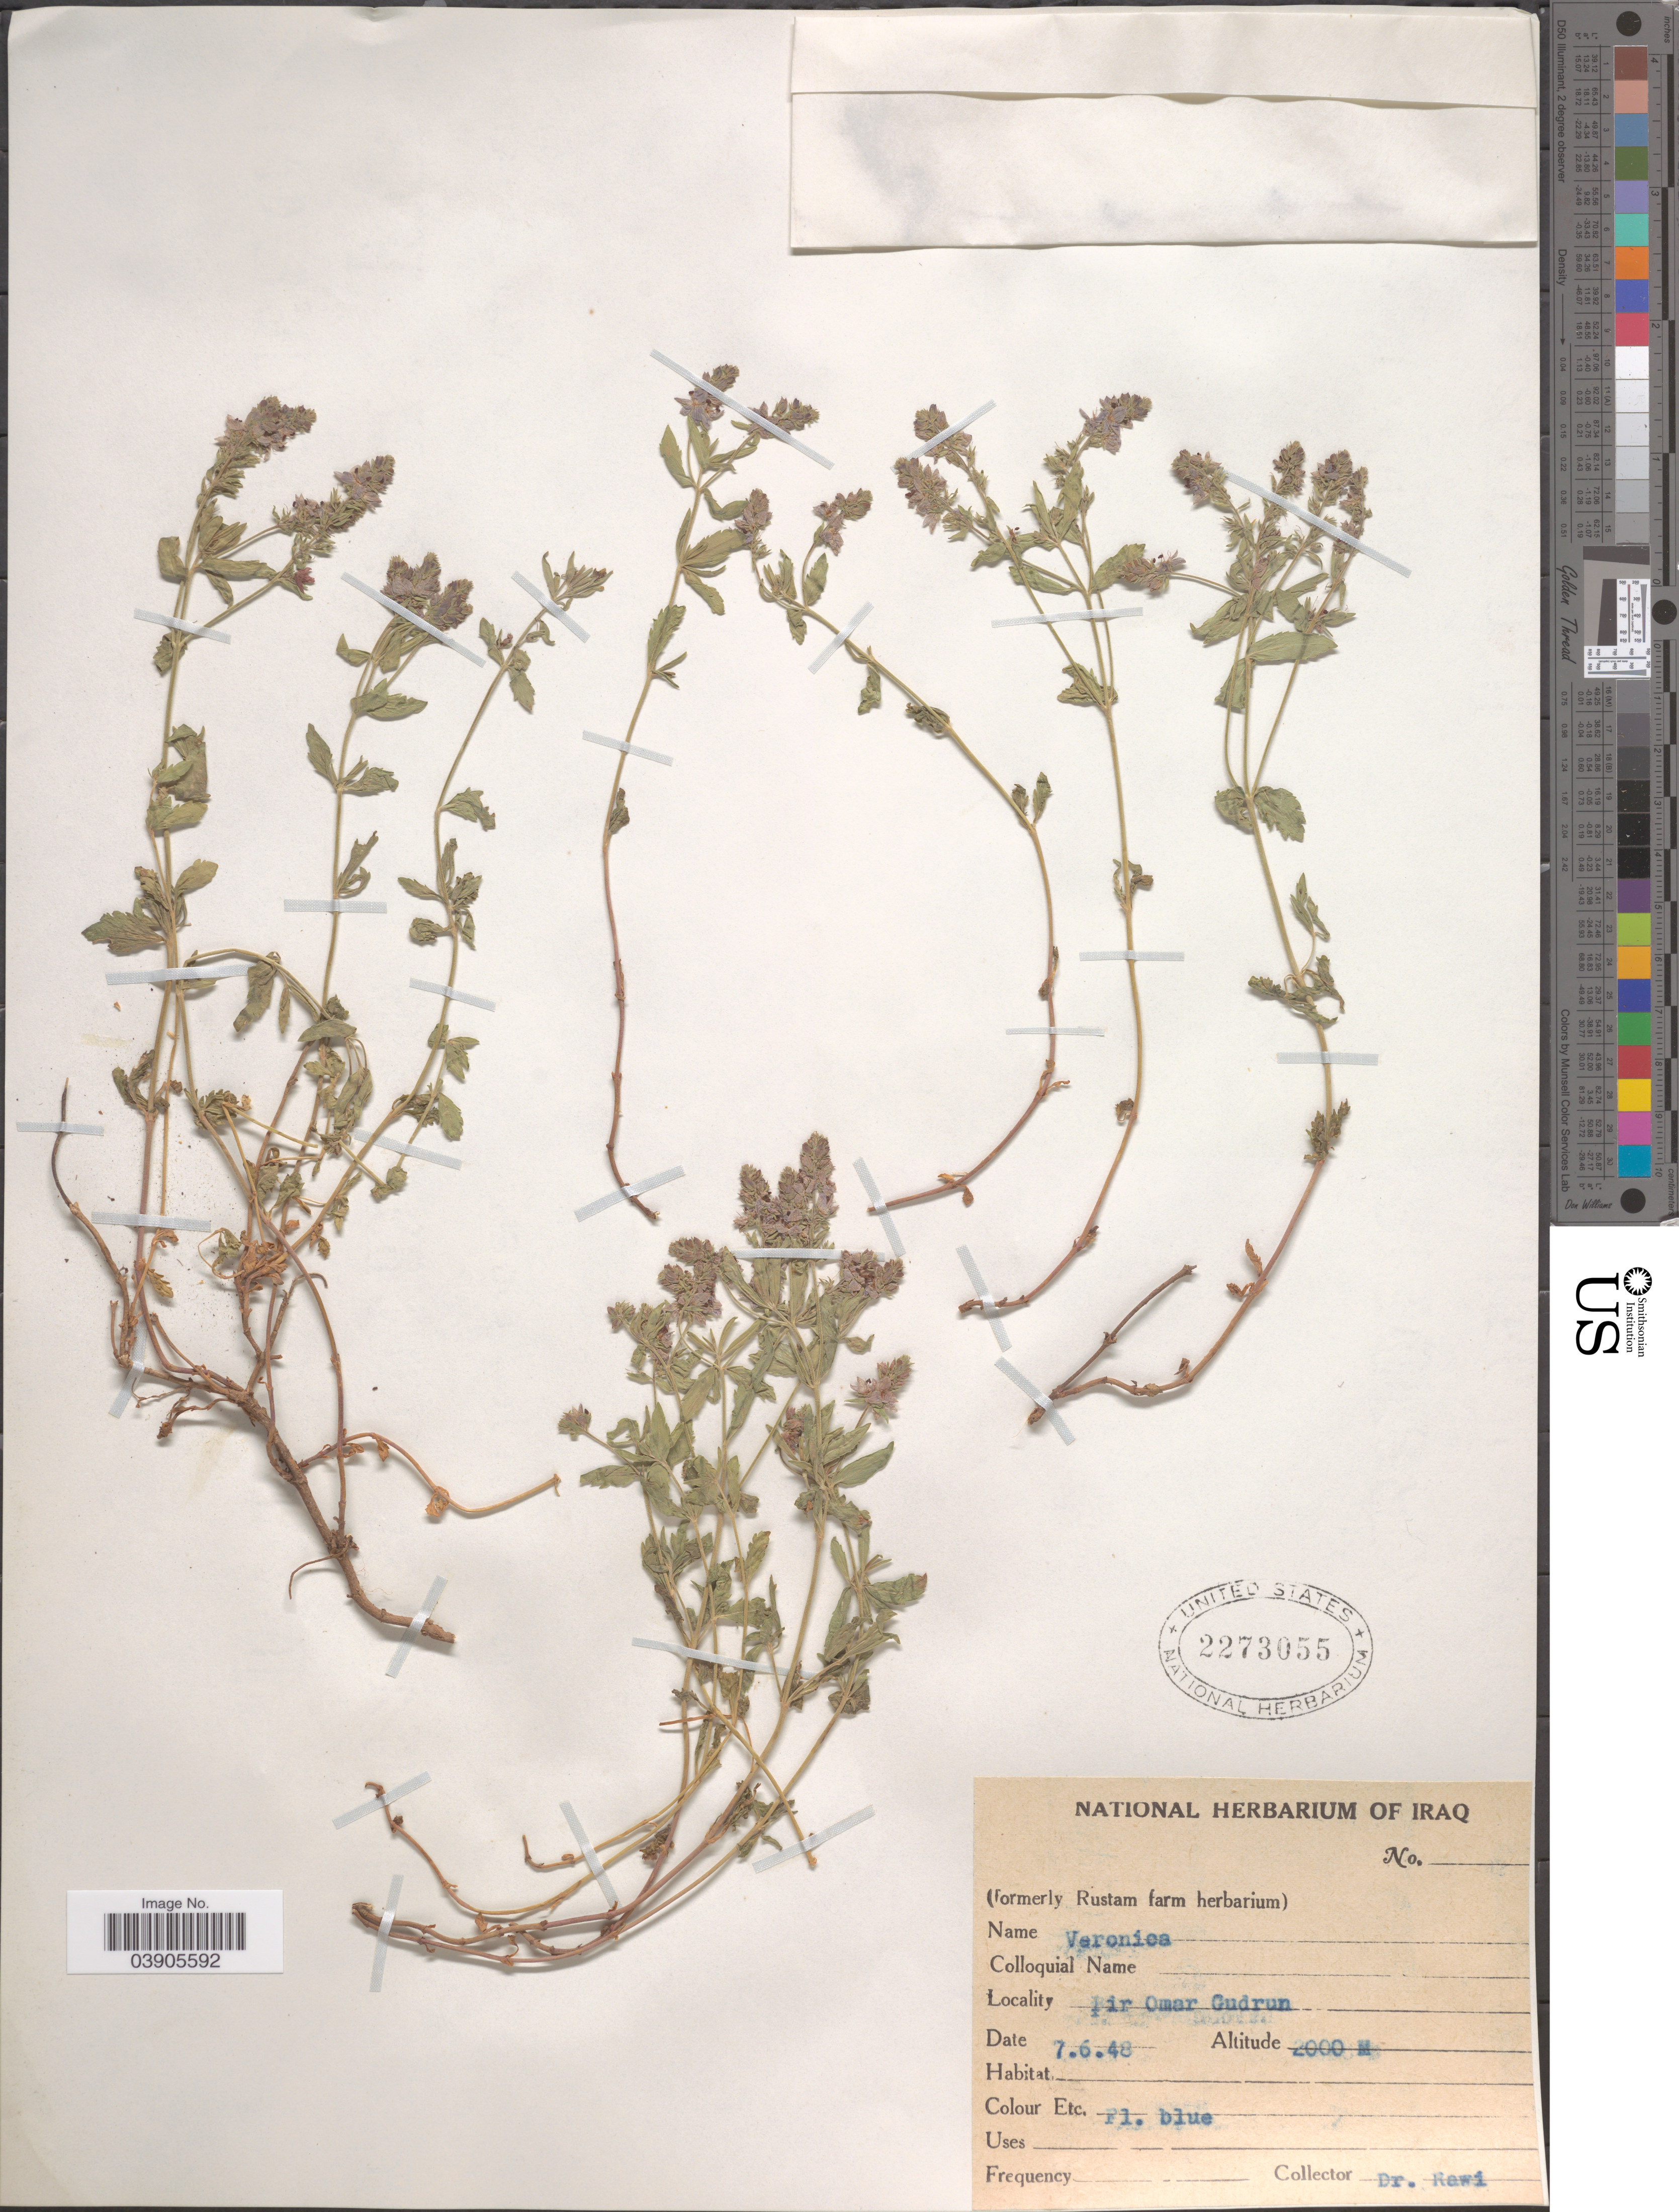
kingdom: Plantae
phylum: Tracheophyta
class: Magnoliopsida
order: Lamiales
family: Plantaginaceae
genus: Veronica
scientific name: Veronica orientalis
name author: Mill.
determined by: Albach, Dirk C.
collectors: -. Rawi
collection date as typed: Transcribed d/m/y: 7/6/48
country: Iraq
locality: Fir Omar Gudrun.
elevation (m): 2000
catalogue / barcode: US 2273055